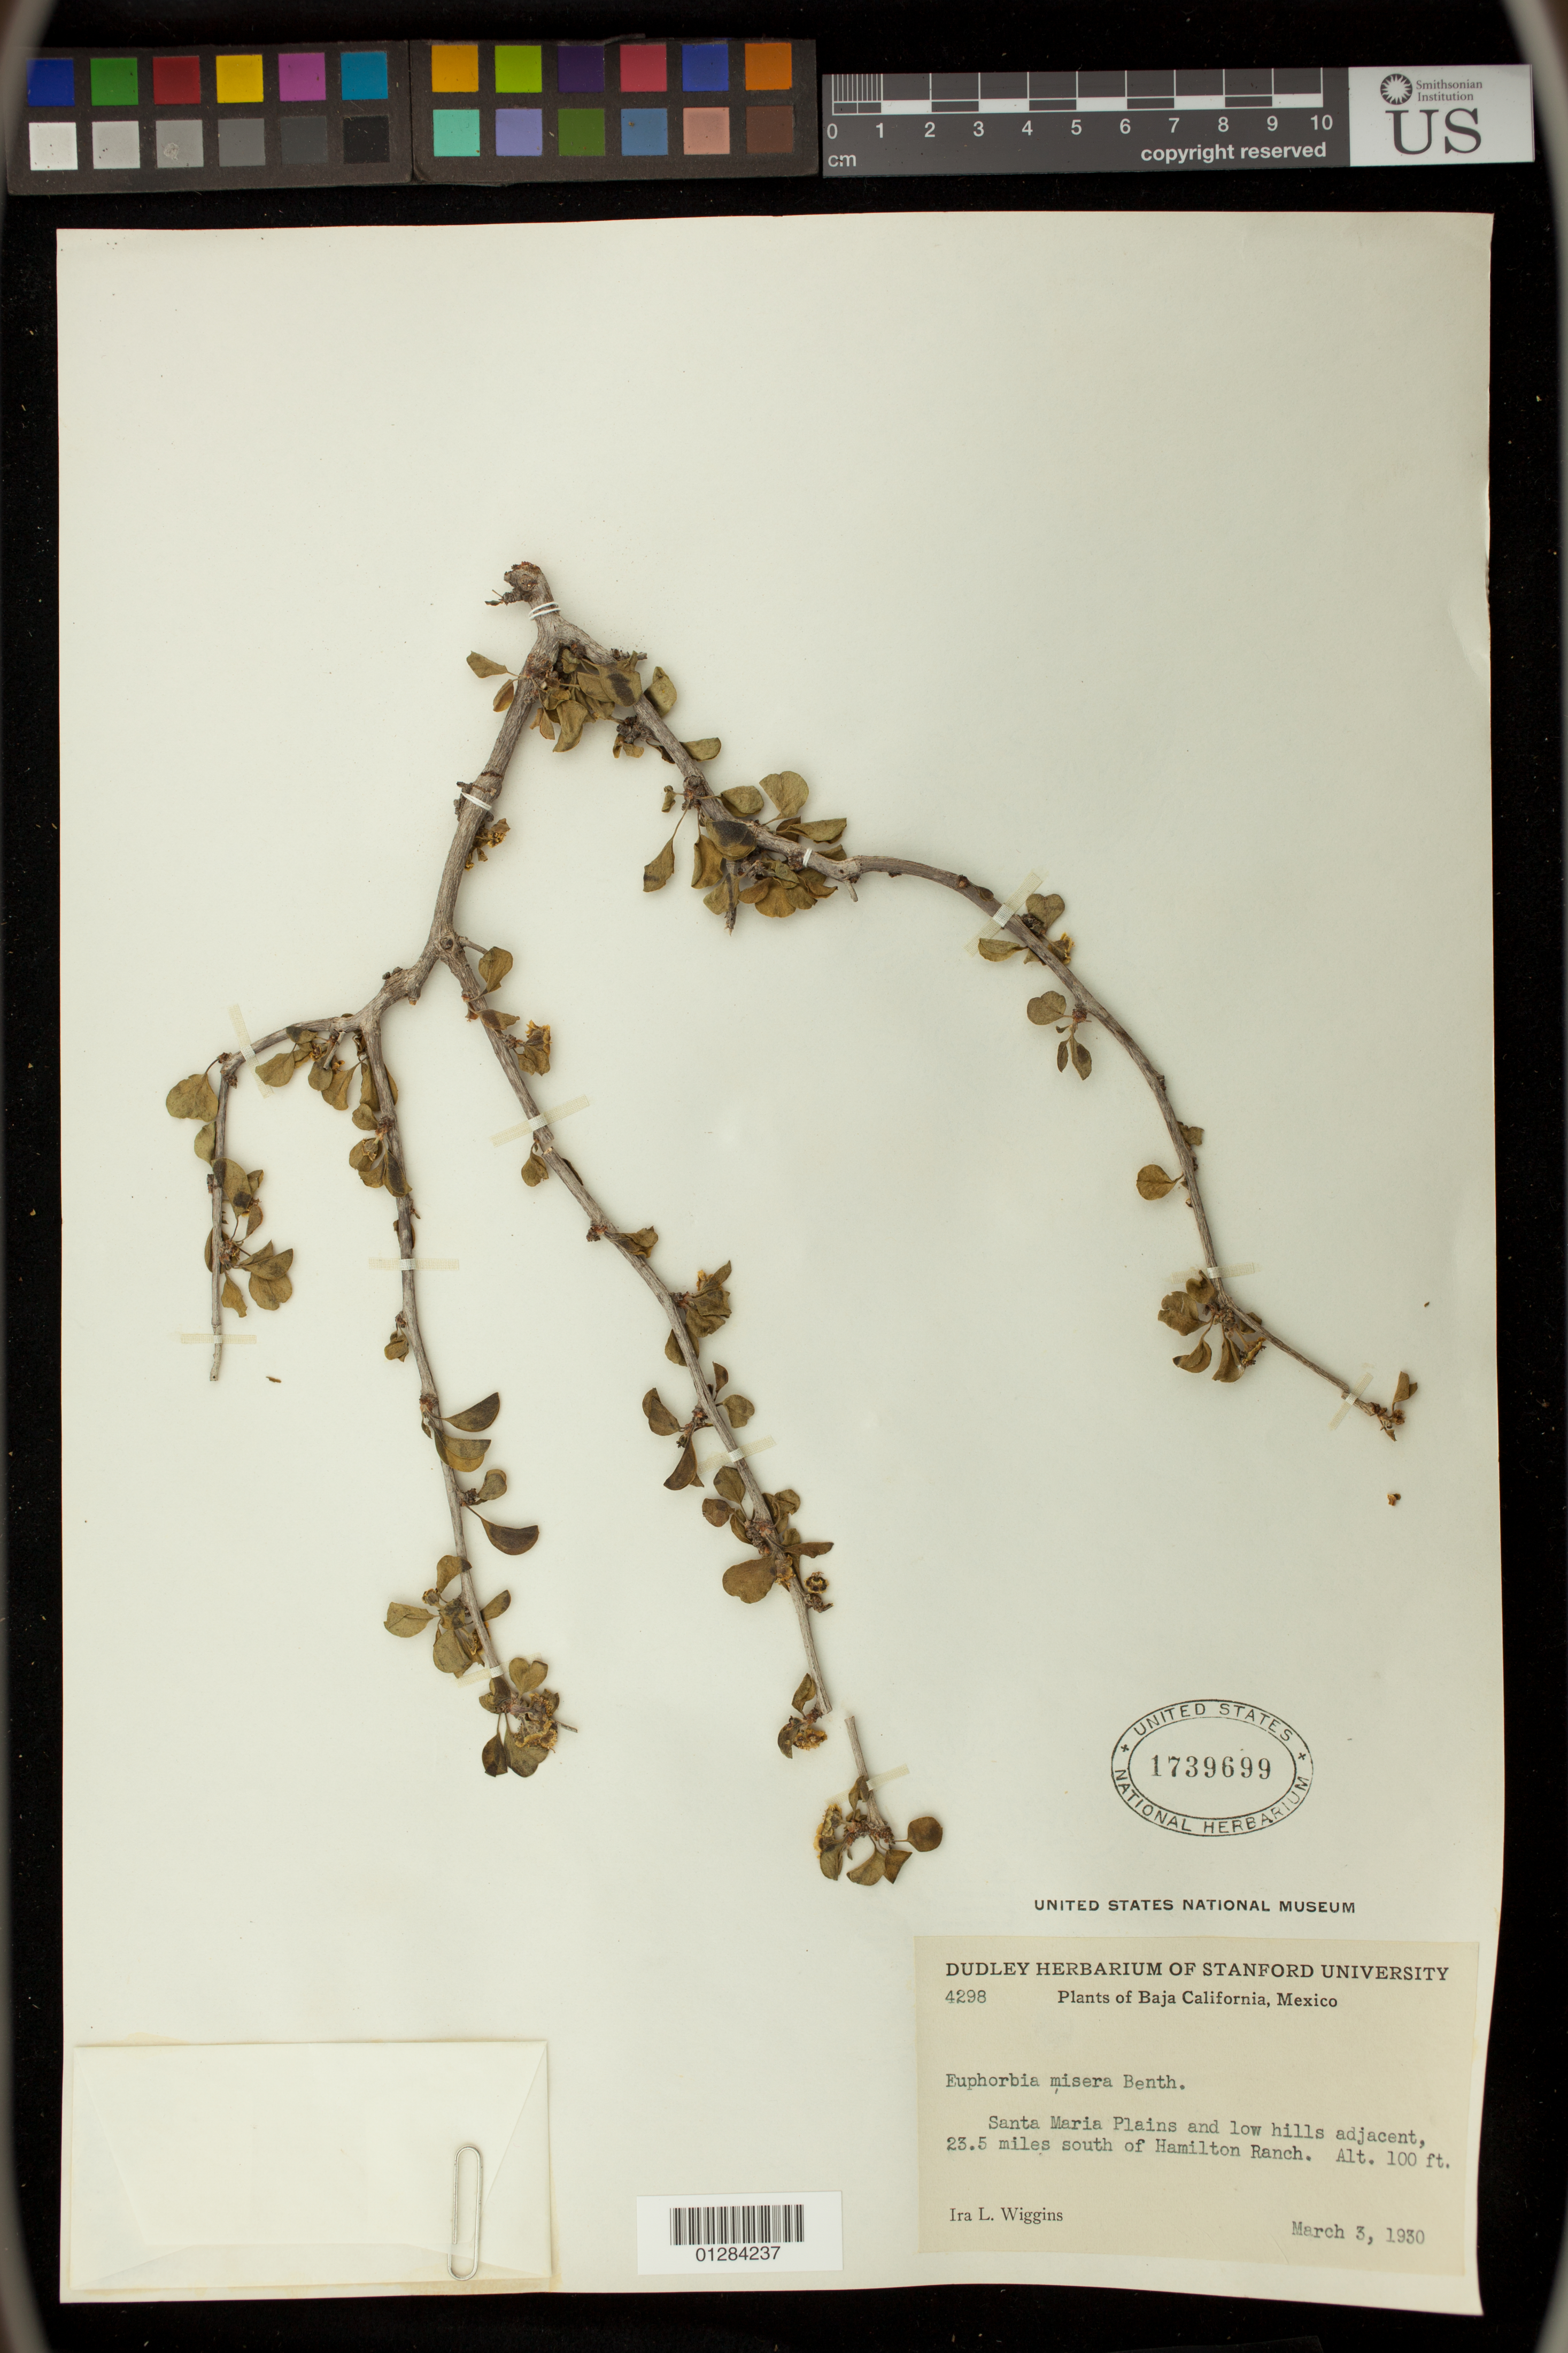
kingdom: Plantae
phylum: Tracheophyta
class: Magnoliopsida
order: Malpighiales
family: Euphorbiaceae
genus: Euphorbia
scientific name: Euphorbia misera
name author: Benth.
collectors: I. L. Wiggins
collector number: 4298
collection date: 1930-03-03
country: Mexico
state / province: Baja California Norte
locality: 23.5 miles S of Hamilton Ranch.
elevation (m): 30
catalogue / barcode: US 1739699